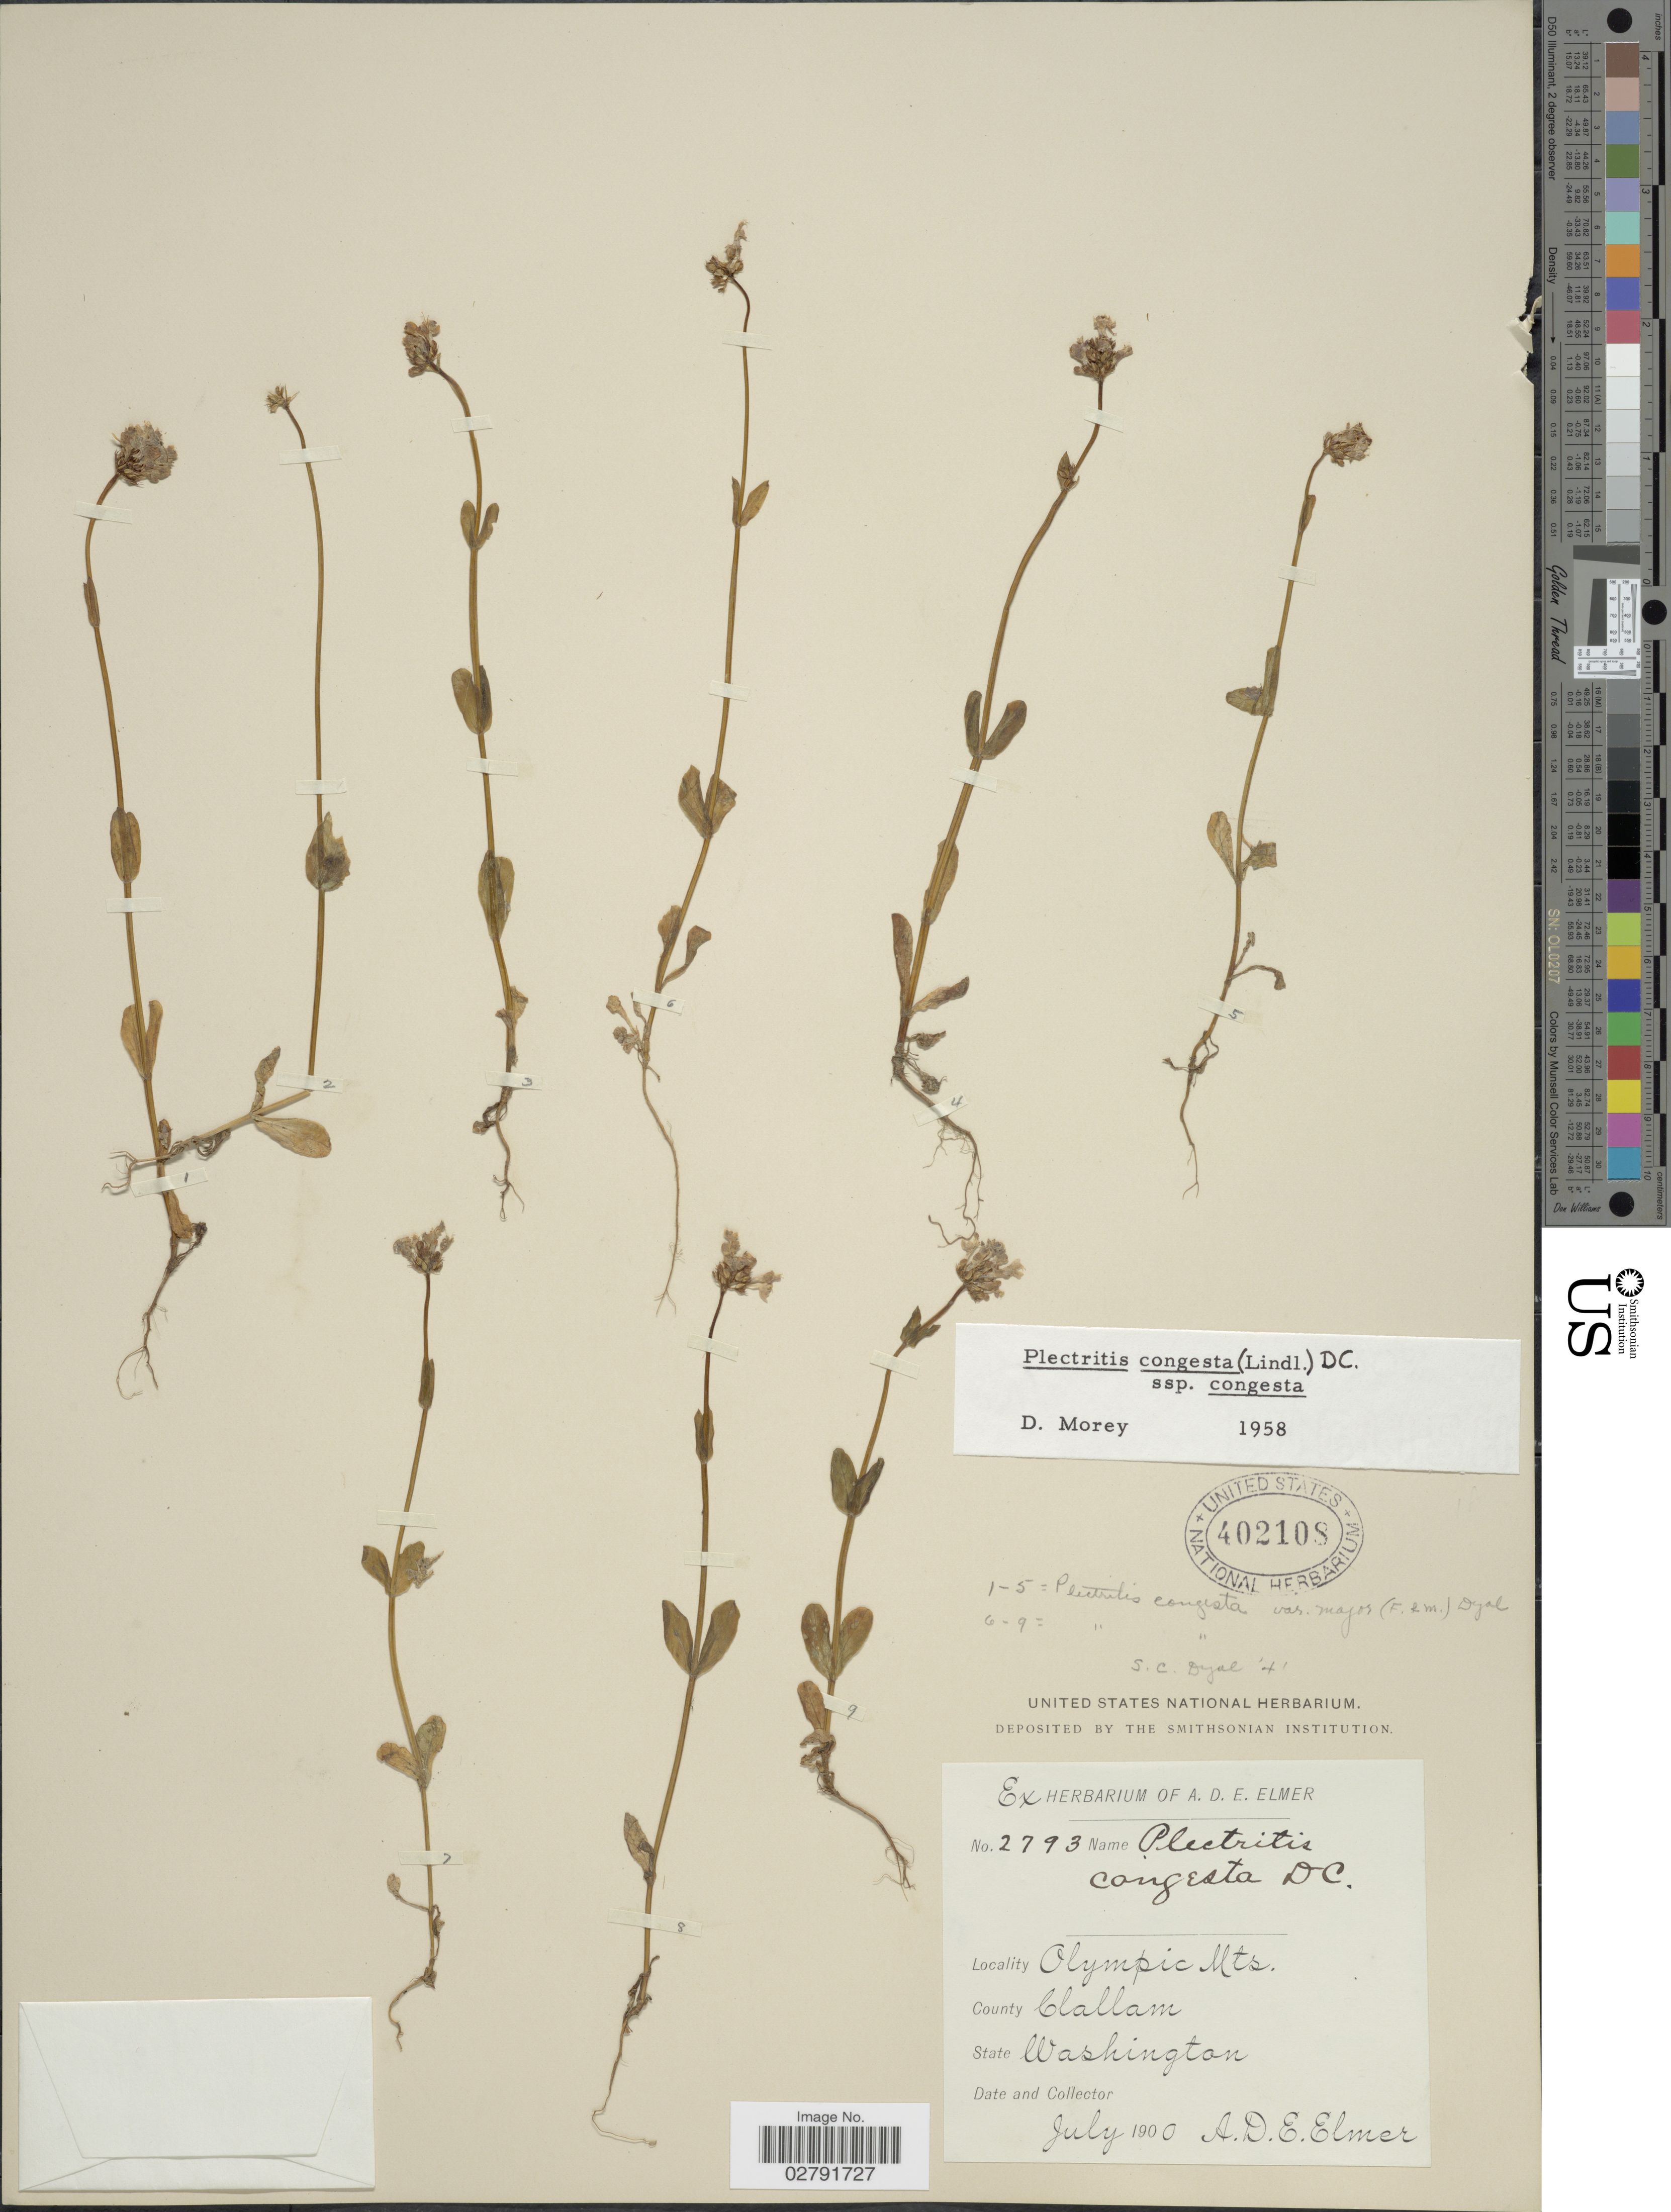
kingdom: Plantae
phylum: Tracheophyta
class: Magnoliopsida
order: Dipsacales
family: Caprifoliaceae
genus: Plectritis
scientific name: Plectritis congesta subsp. congesta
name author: (Lindl.) DC.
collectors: A. D. E. Elmer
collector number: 2793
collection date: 1900-07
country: United States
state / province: Washington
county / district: Clallam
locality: County Clallam.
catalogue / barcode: US 402108